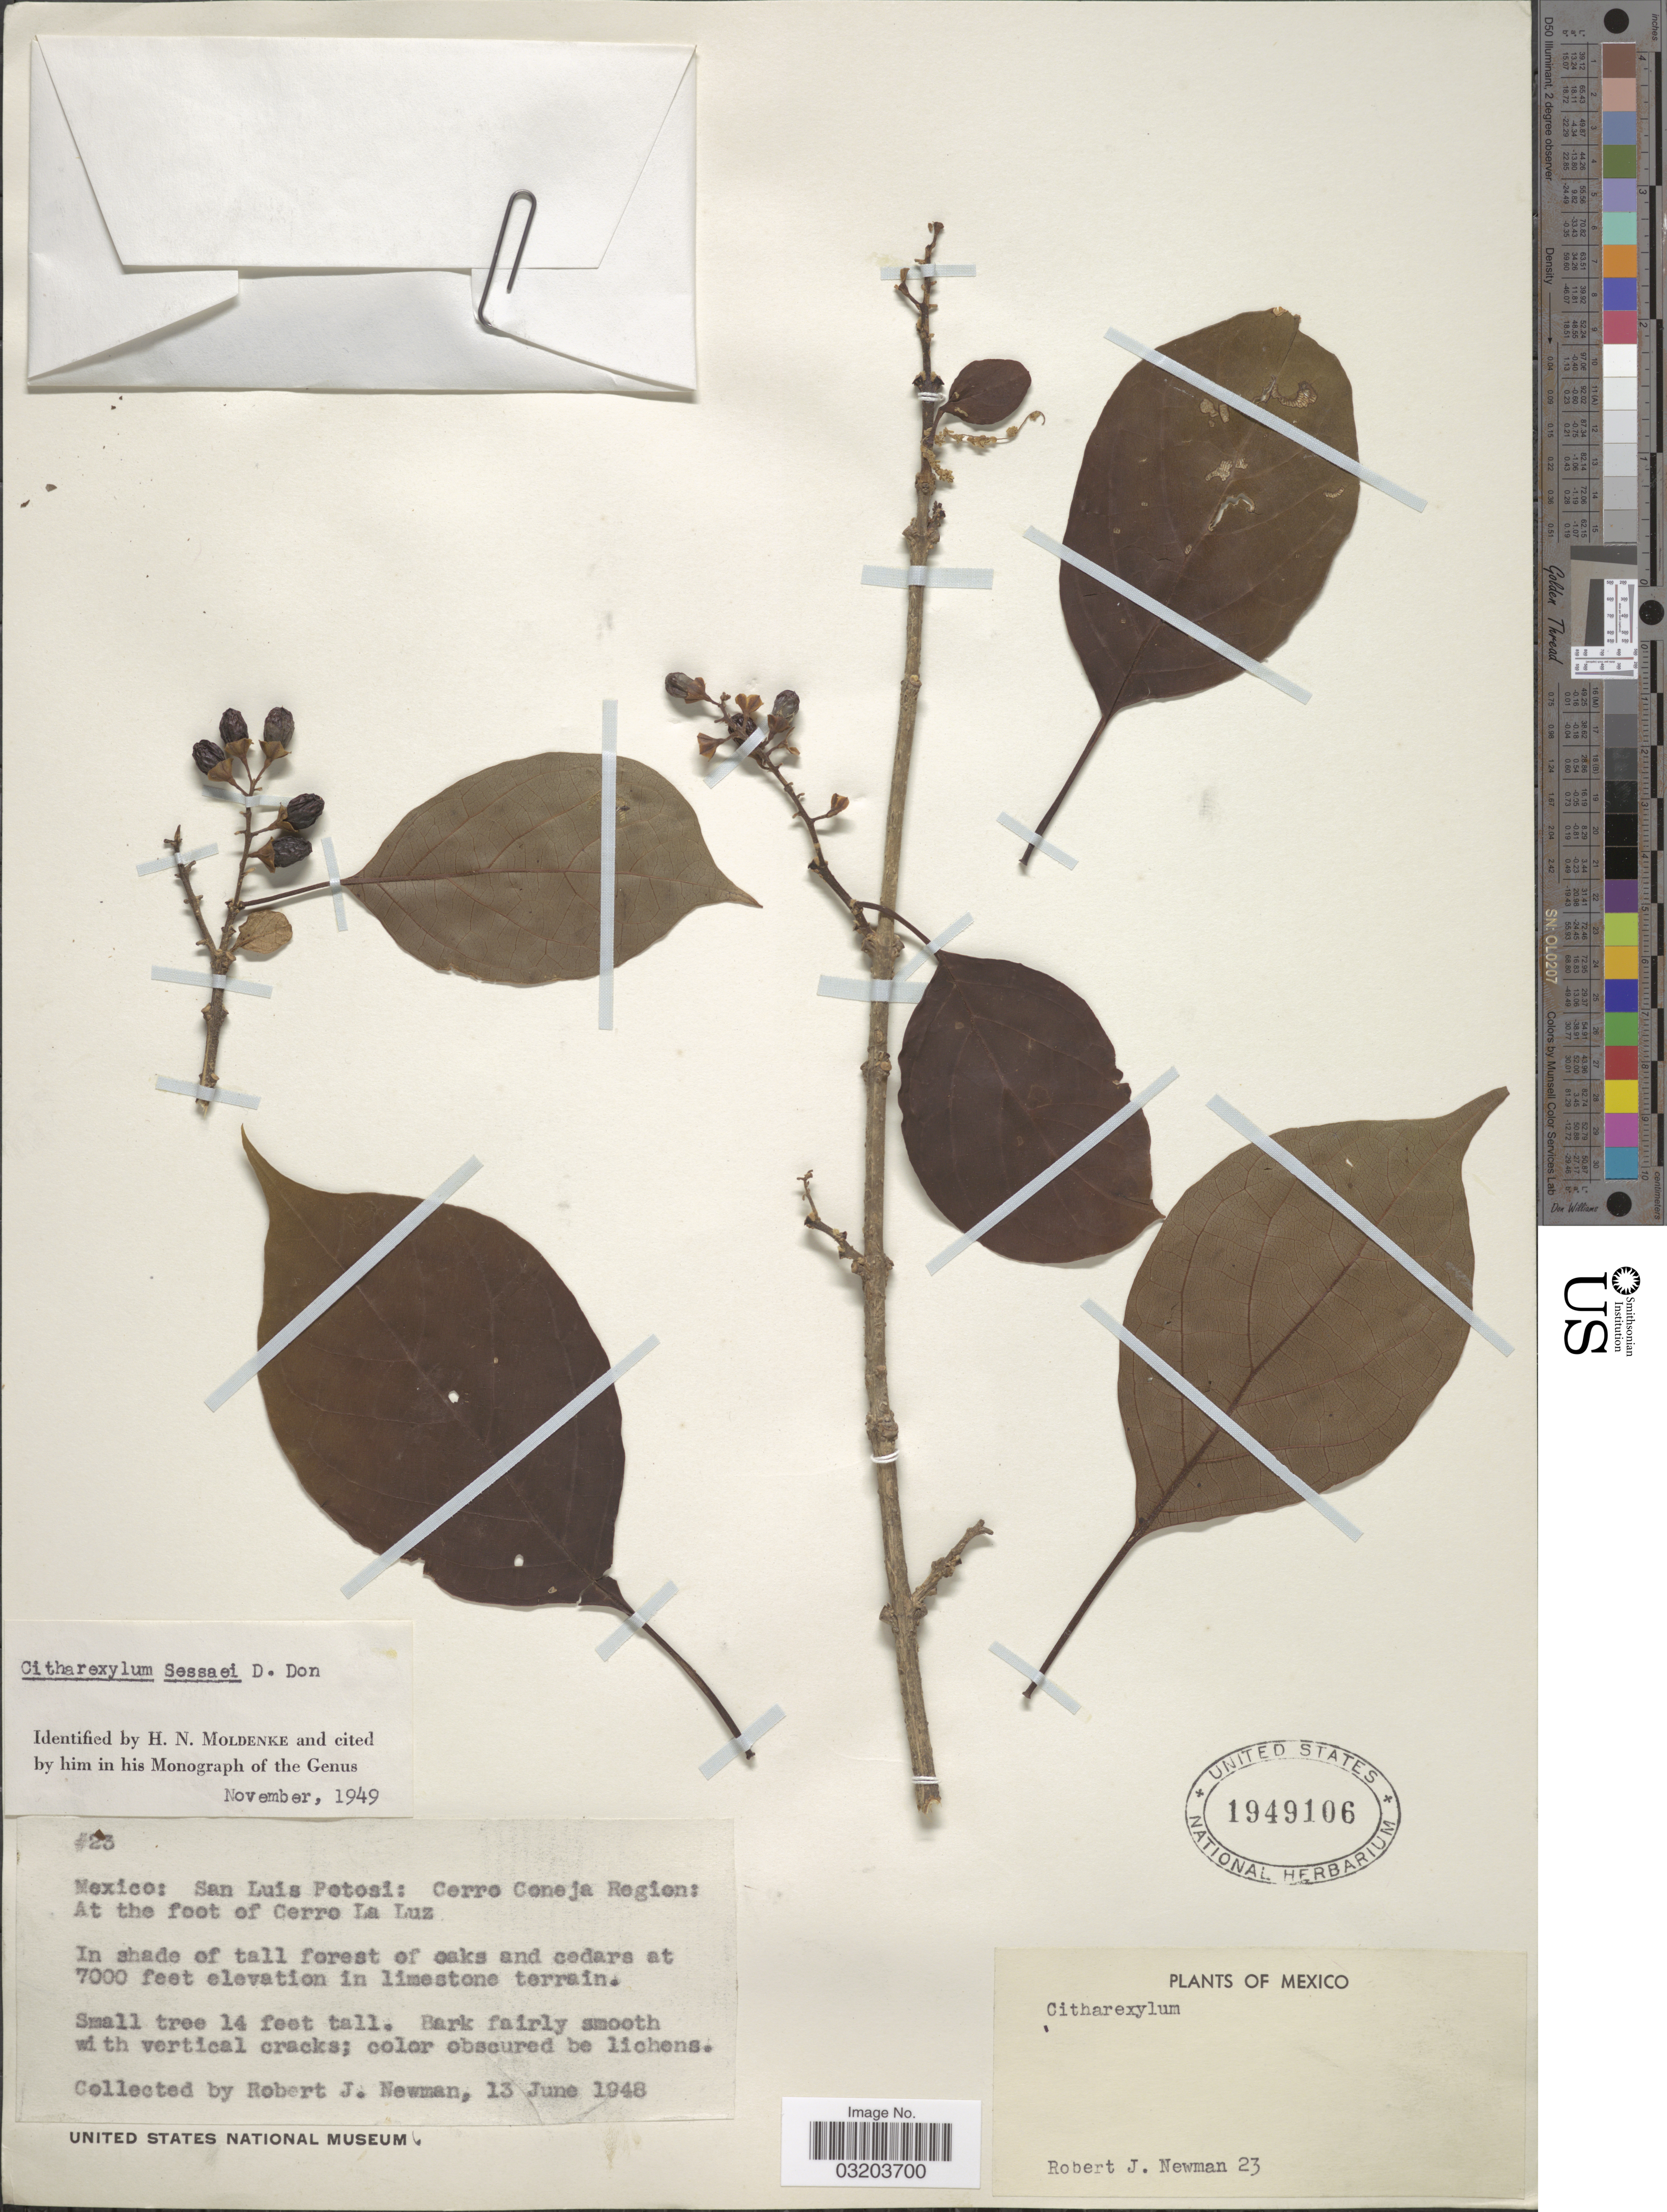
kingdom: Plantae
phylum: Tracheophyta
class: Magnoliopsida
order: Lamiales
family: Verbenaceae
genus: Citharexylum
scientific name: Citharexylum sessaei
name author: D. Don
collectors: R. J. Newman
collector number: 23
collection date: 1948-06-13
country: Mexico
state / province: San Luis Potosí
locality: Cerro Coneja Region: At the foot of Cerro La Luz.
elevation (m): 2134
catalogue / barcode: US 1949106